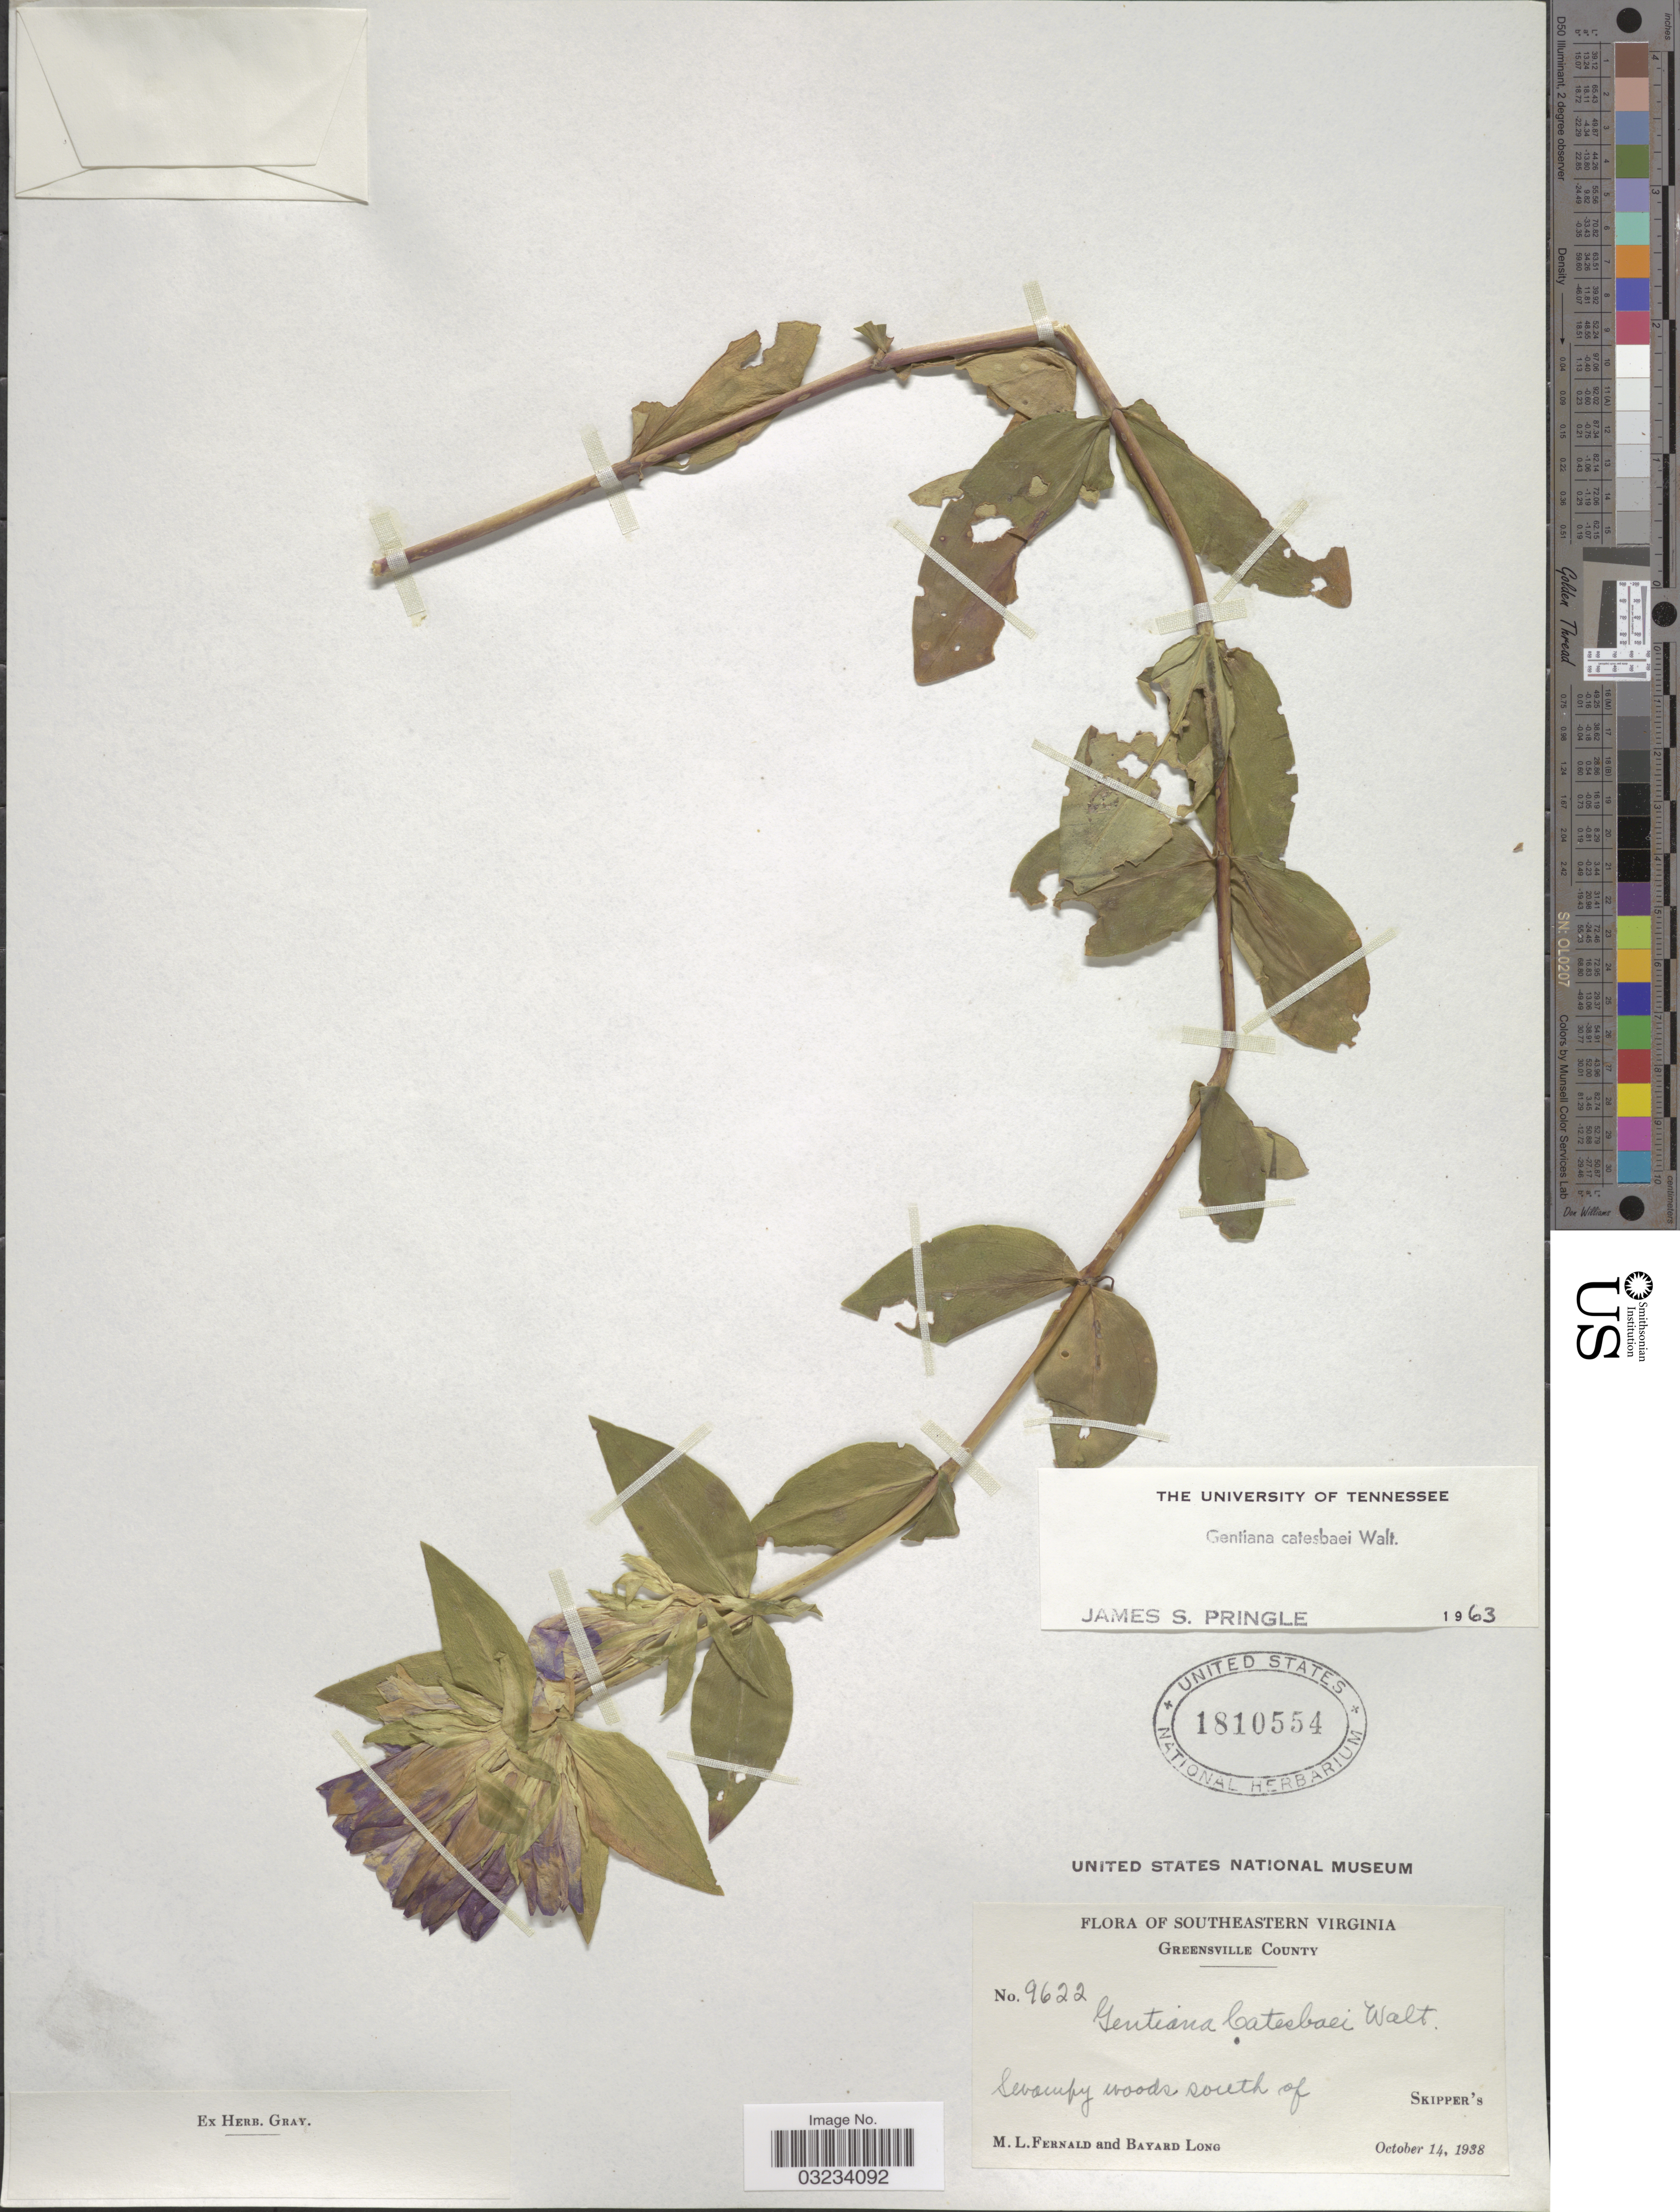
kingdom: Plantae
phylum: Tracheophyta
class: Magnoliopsida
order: Gentianales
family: Gentianaceae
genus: Gentiana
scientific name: Gentiana catesbaei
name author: Walter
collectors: M. L. Fernald & B. Long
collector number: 9622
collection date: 1938-10-14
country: United States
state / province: Virginia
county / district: Greensville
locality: Southeastern Virginia, Greensville County, Swampy woods just south of Skipper's.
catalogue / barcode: US 1810554